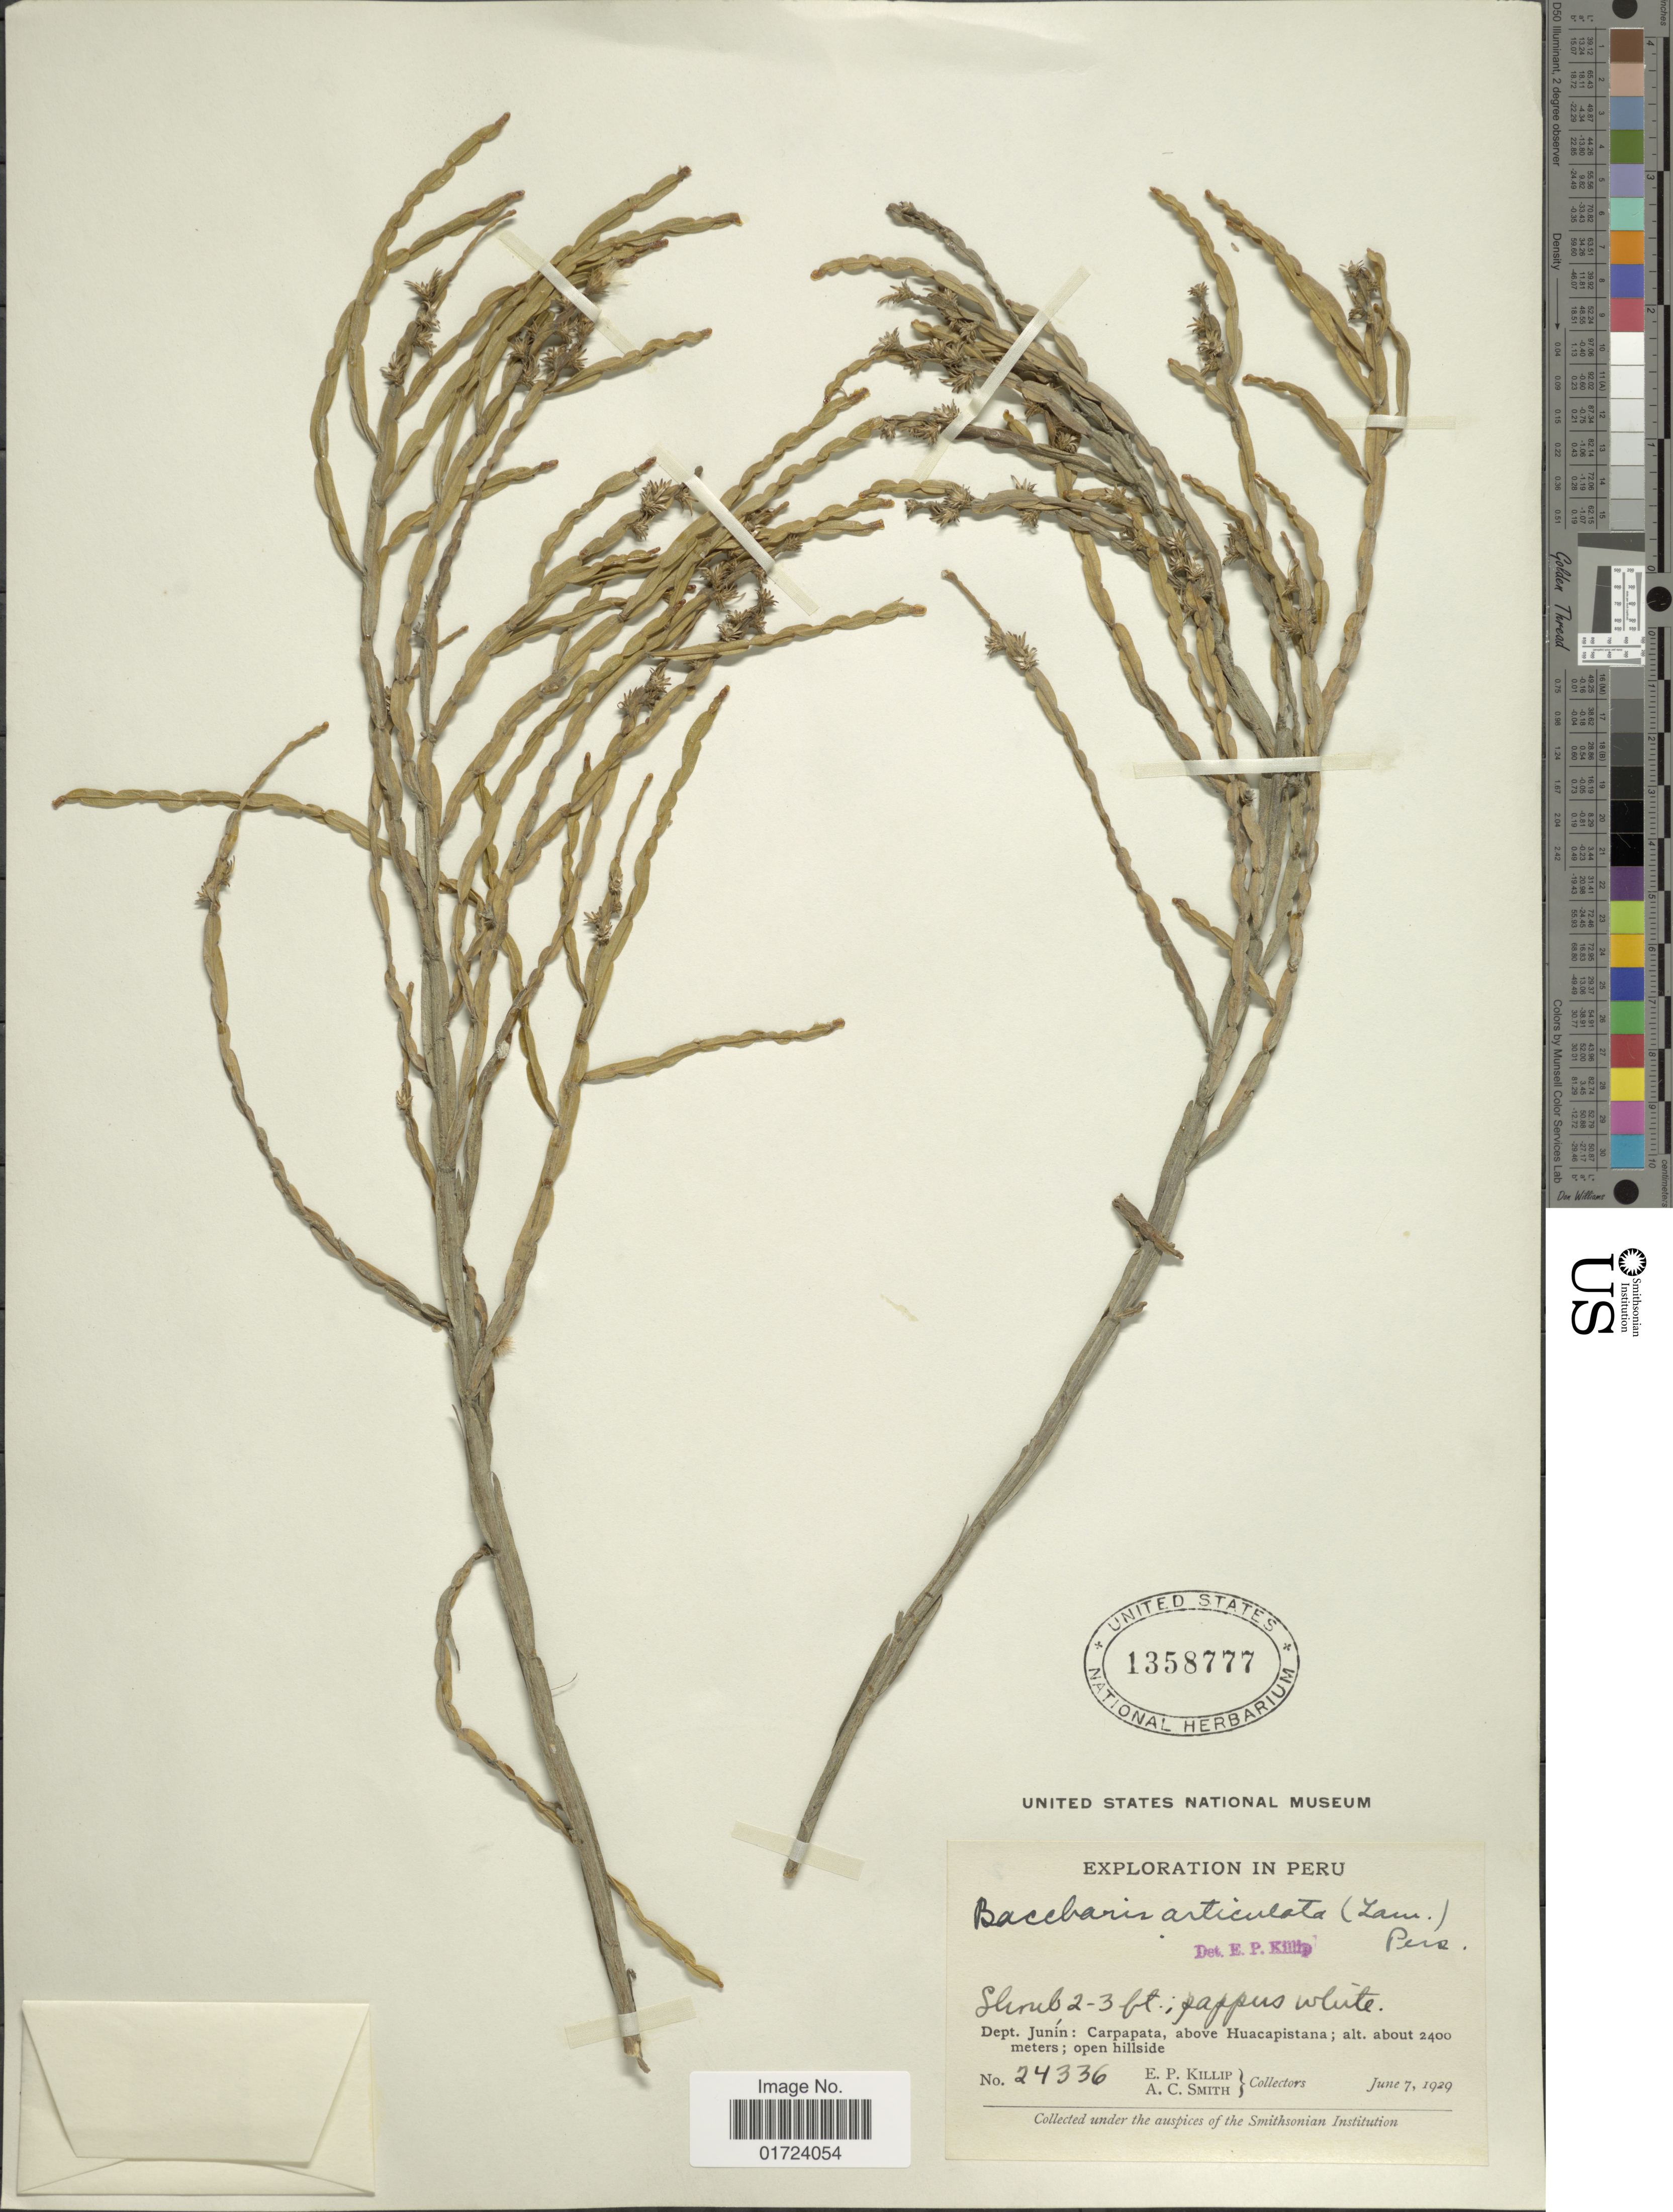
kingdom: Plantae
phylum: Tracheophyta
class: Magnoliopsida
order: Asterales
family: Asteraceae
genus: Baccharis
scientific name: Baccharis venosa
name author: (Ruiz & Pav.) Pers.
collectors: E. P. Killip & A. C. Smith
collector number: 24336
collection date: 1929-06-07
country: Peru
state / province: Junín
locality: Dept. Junin: Carpapata, above Huacapistana.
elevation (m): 2400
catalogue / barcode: US 1358777